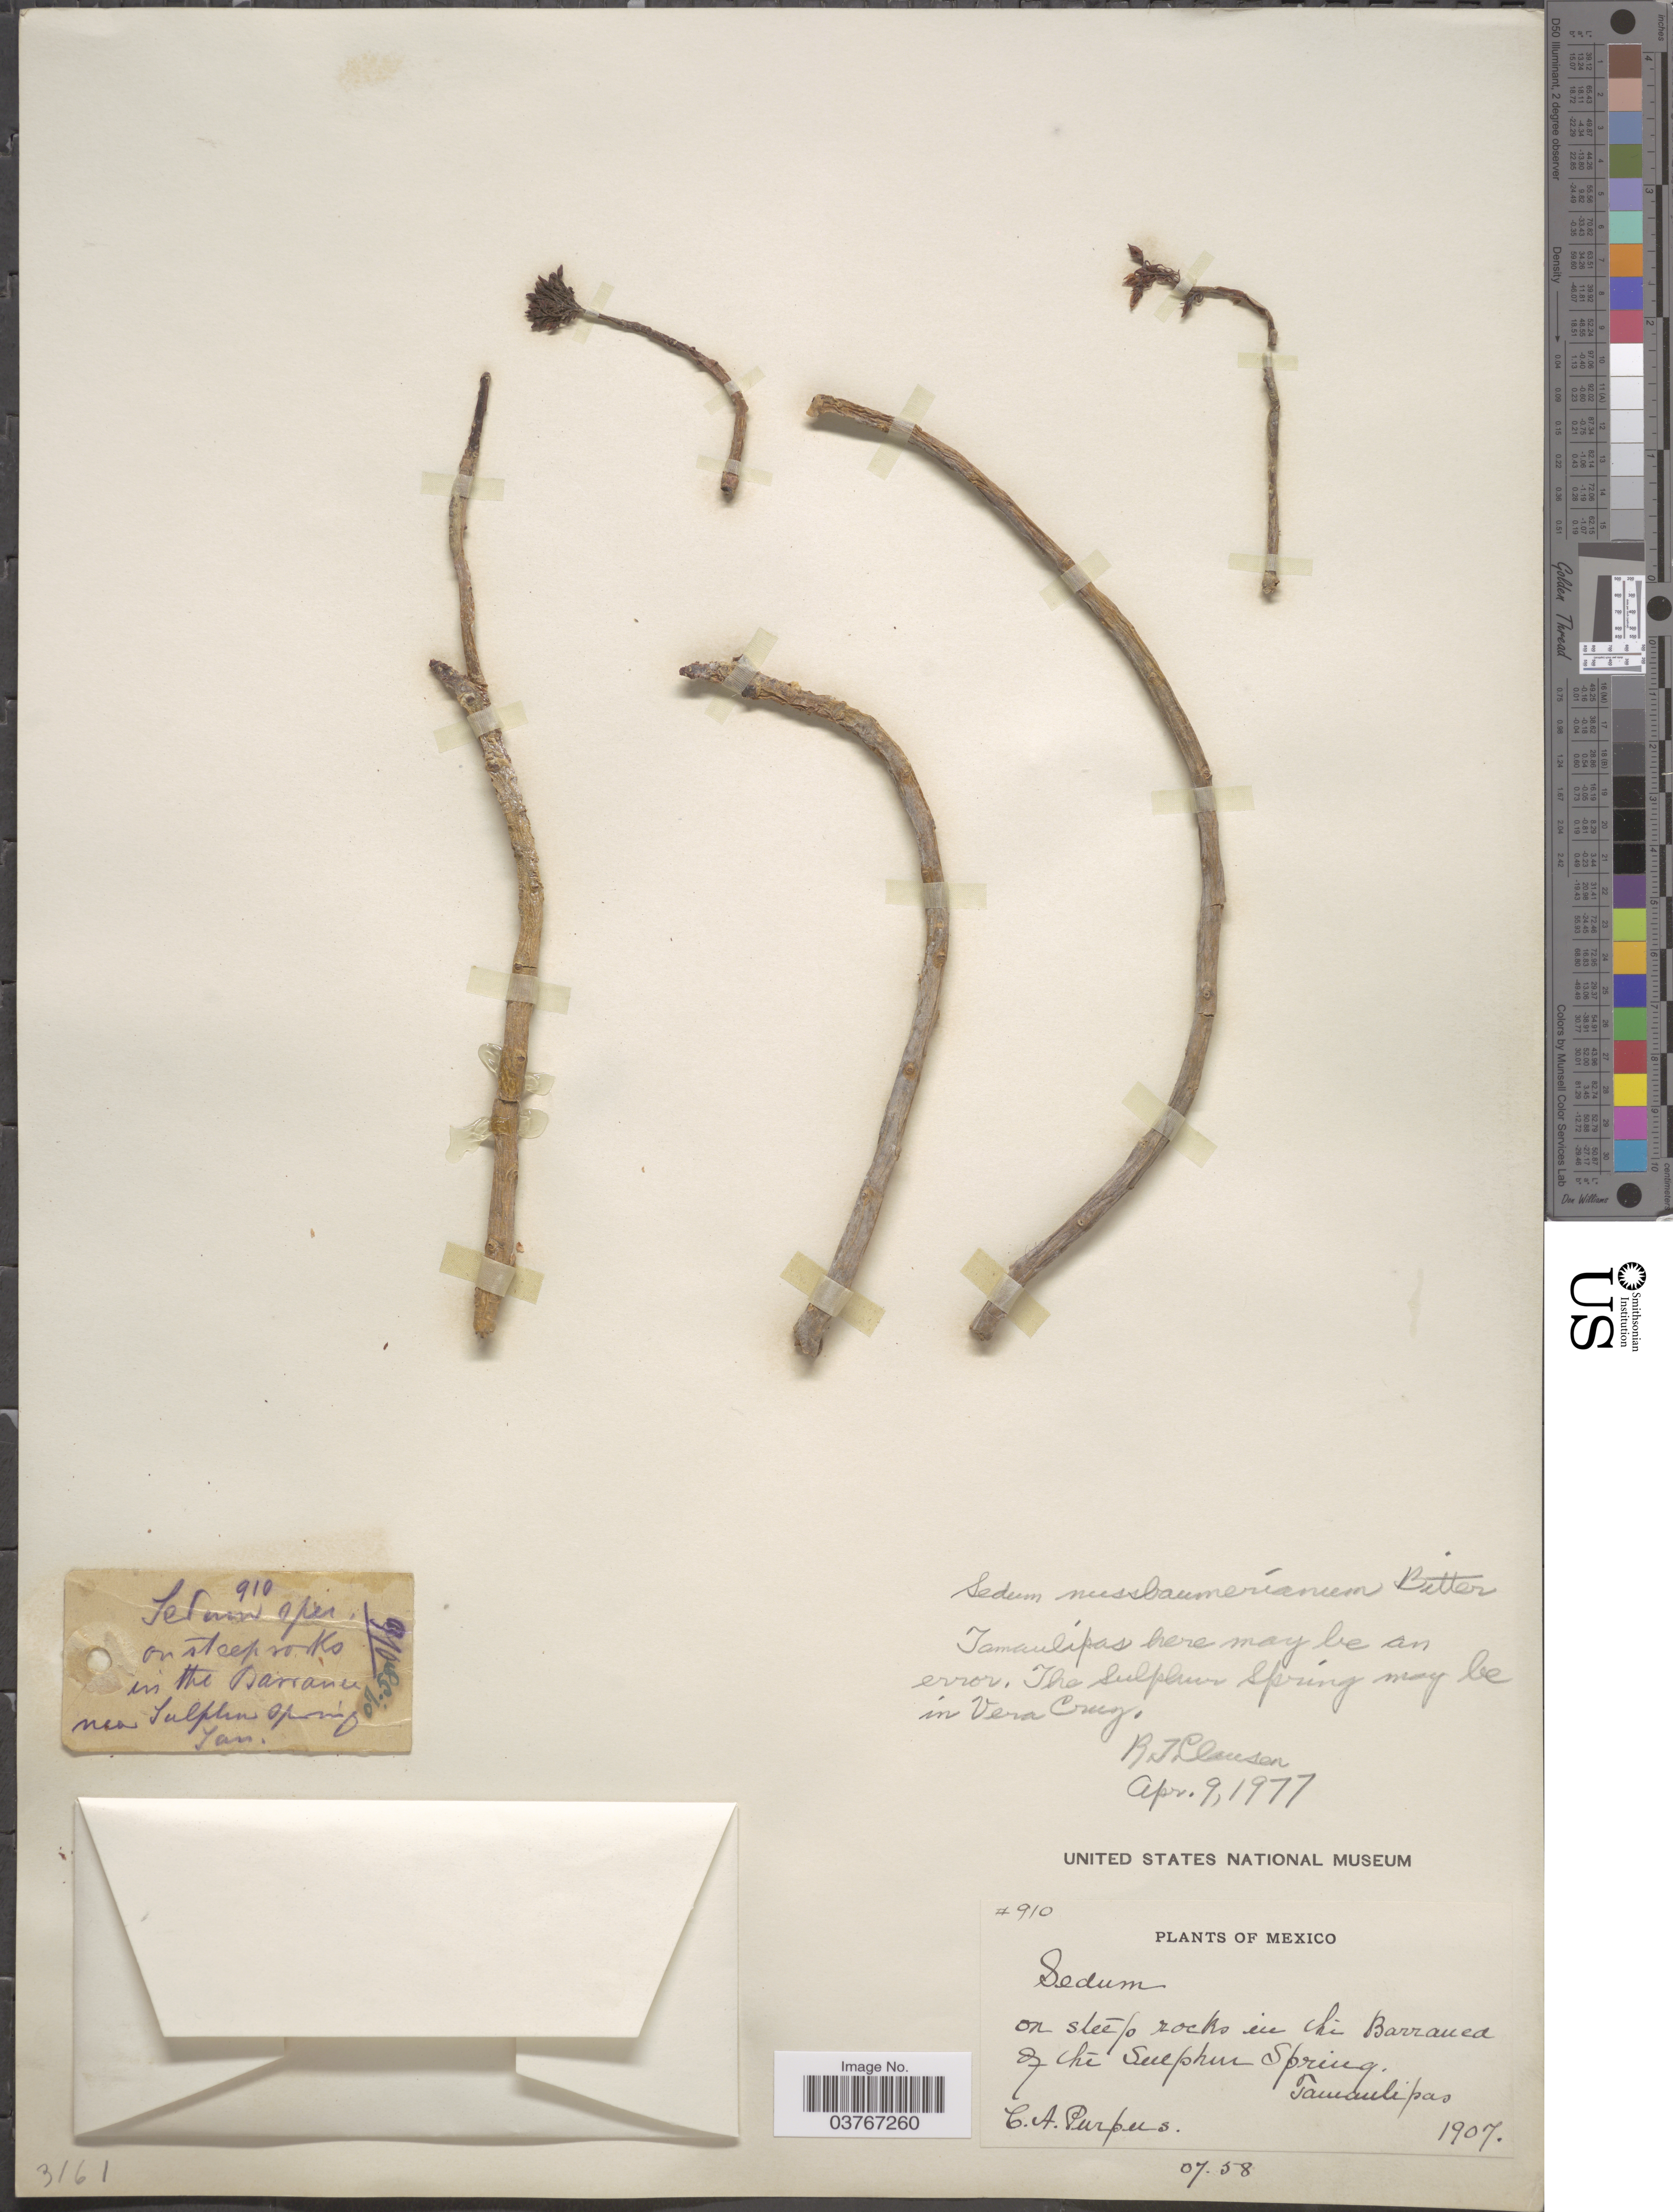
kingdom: Plantae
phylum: Tracheophyta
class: Magnoliopsida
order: Saxifragales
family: Crassulaceae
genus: Sedum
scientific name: Sedum nussbaumerianum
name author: Bitter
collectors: C. A. Purpus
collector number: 910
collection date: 1907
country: Mexico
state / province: Tamaulipas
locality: On steep rocks in the Barranca of the Sulphur Spring.